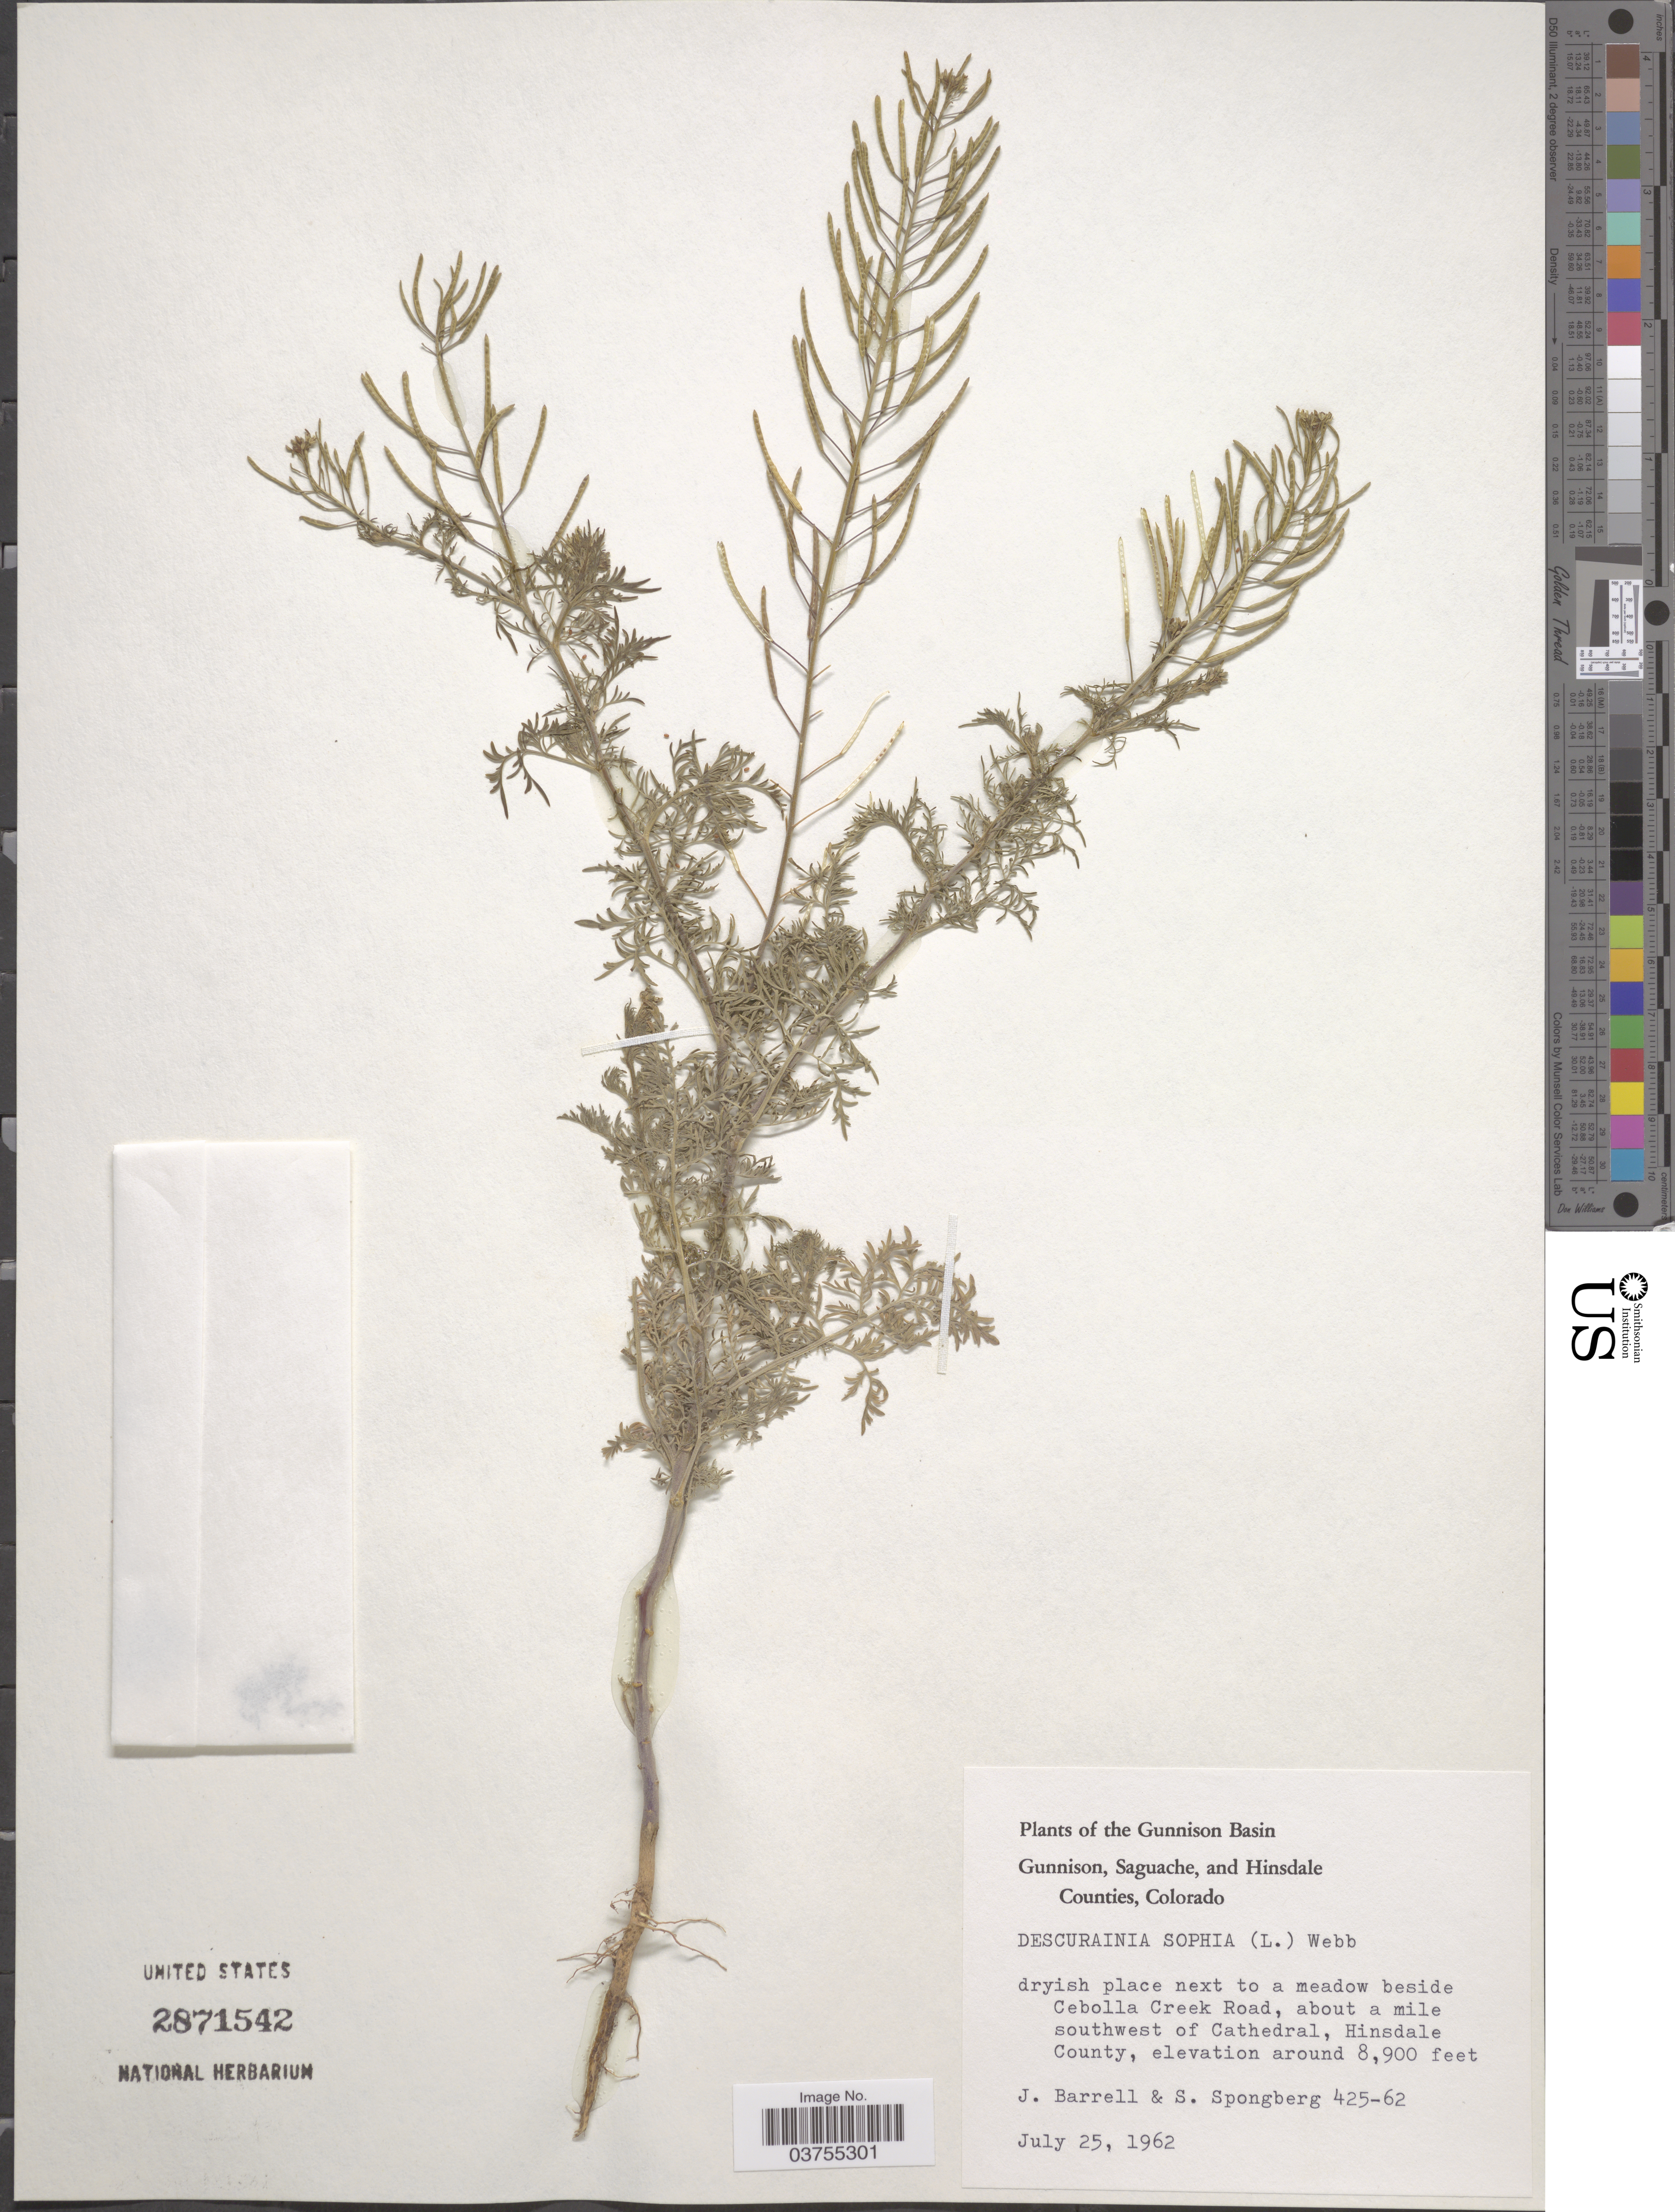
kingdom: Plantae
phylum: Tracheophyta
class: Magnoliopsida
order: Brassicales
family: Brassicaceae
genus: Descurainia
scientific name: Descurainia sophia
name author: (L.) Webb ex Prantl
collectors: J. Barrell & S. A.Spongberg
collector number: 425-62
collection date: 1962-07-25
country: United States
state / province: Colorado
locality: The Gunnison Basin. Dryish place next to a meadow beside Cebolla Creek Road, about a mile southwest of Cathedral, Hinsdale County.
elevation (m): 2713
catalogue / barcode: US 2871542